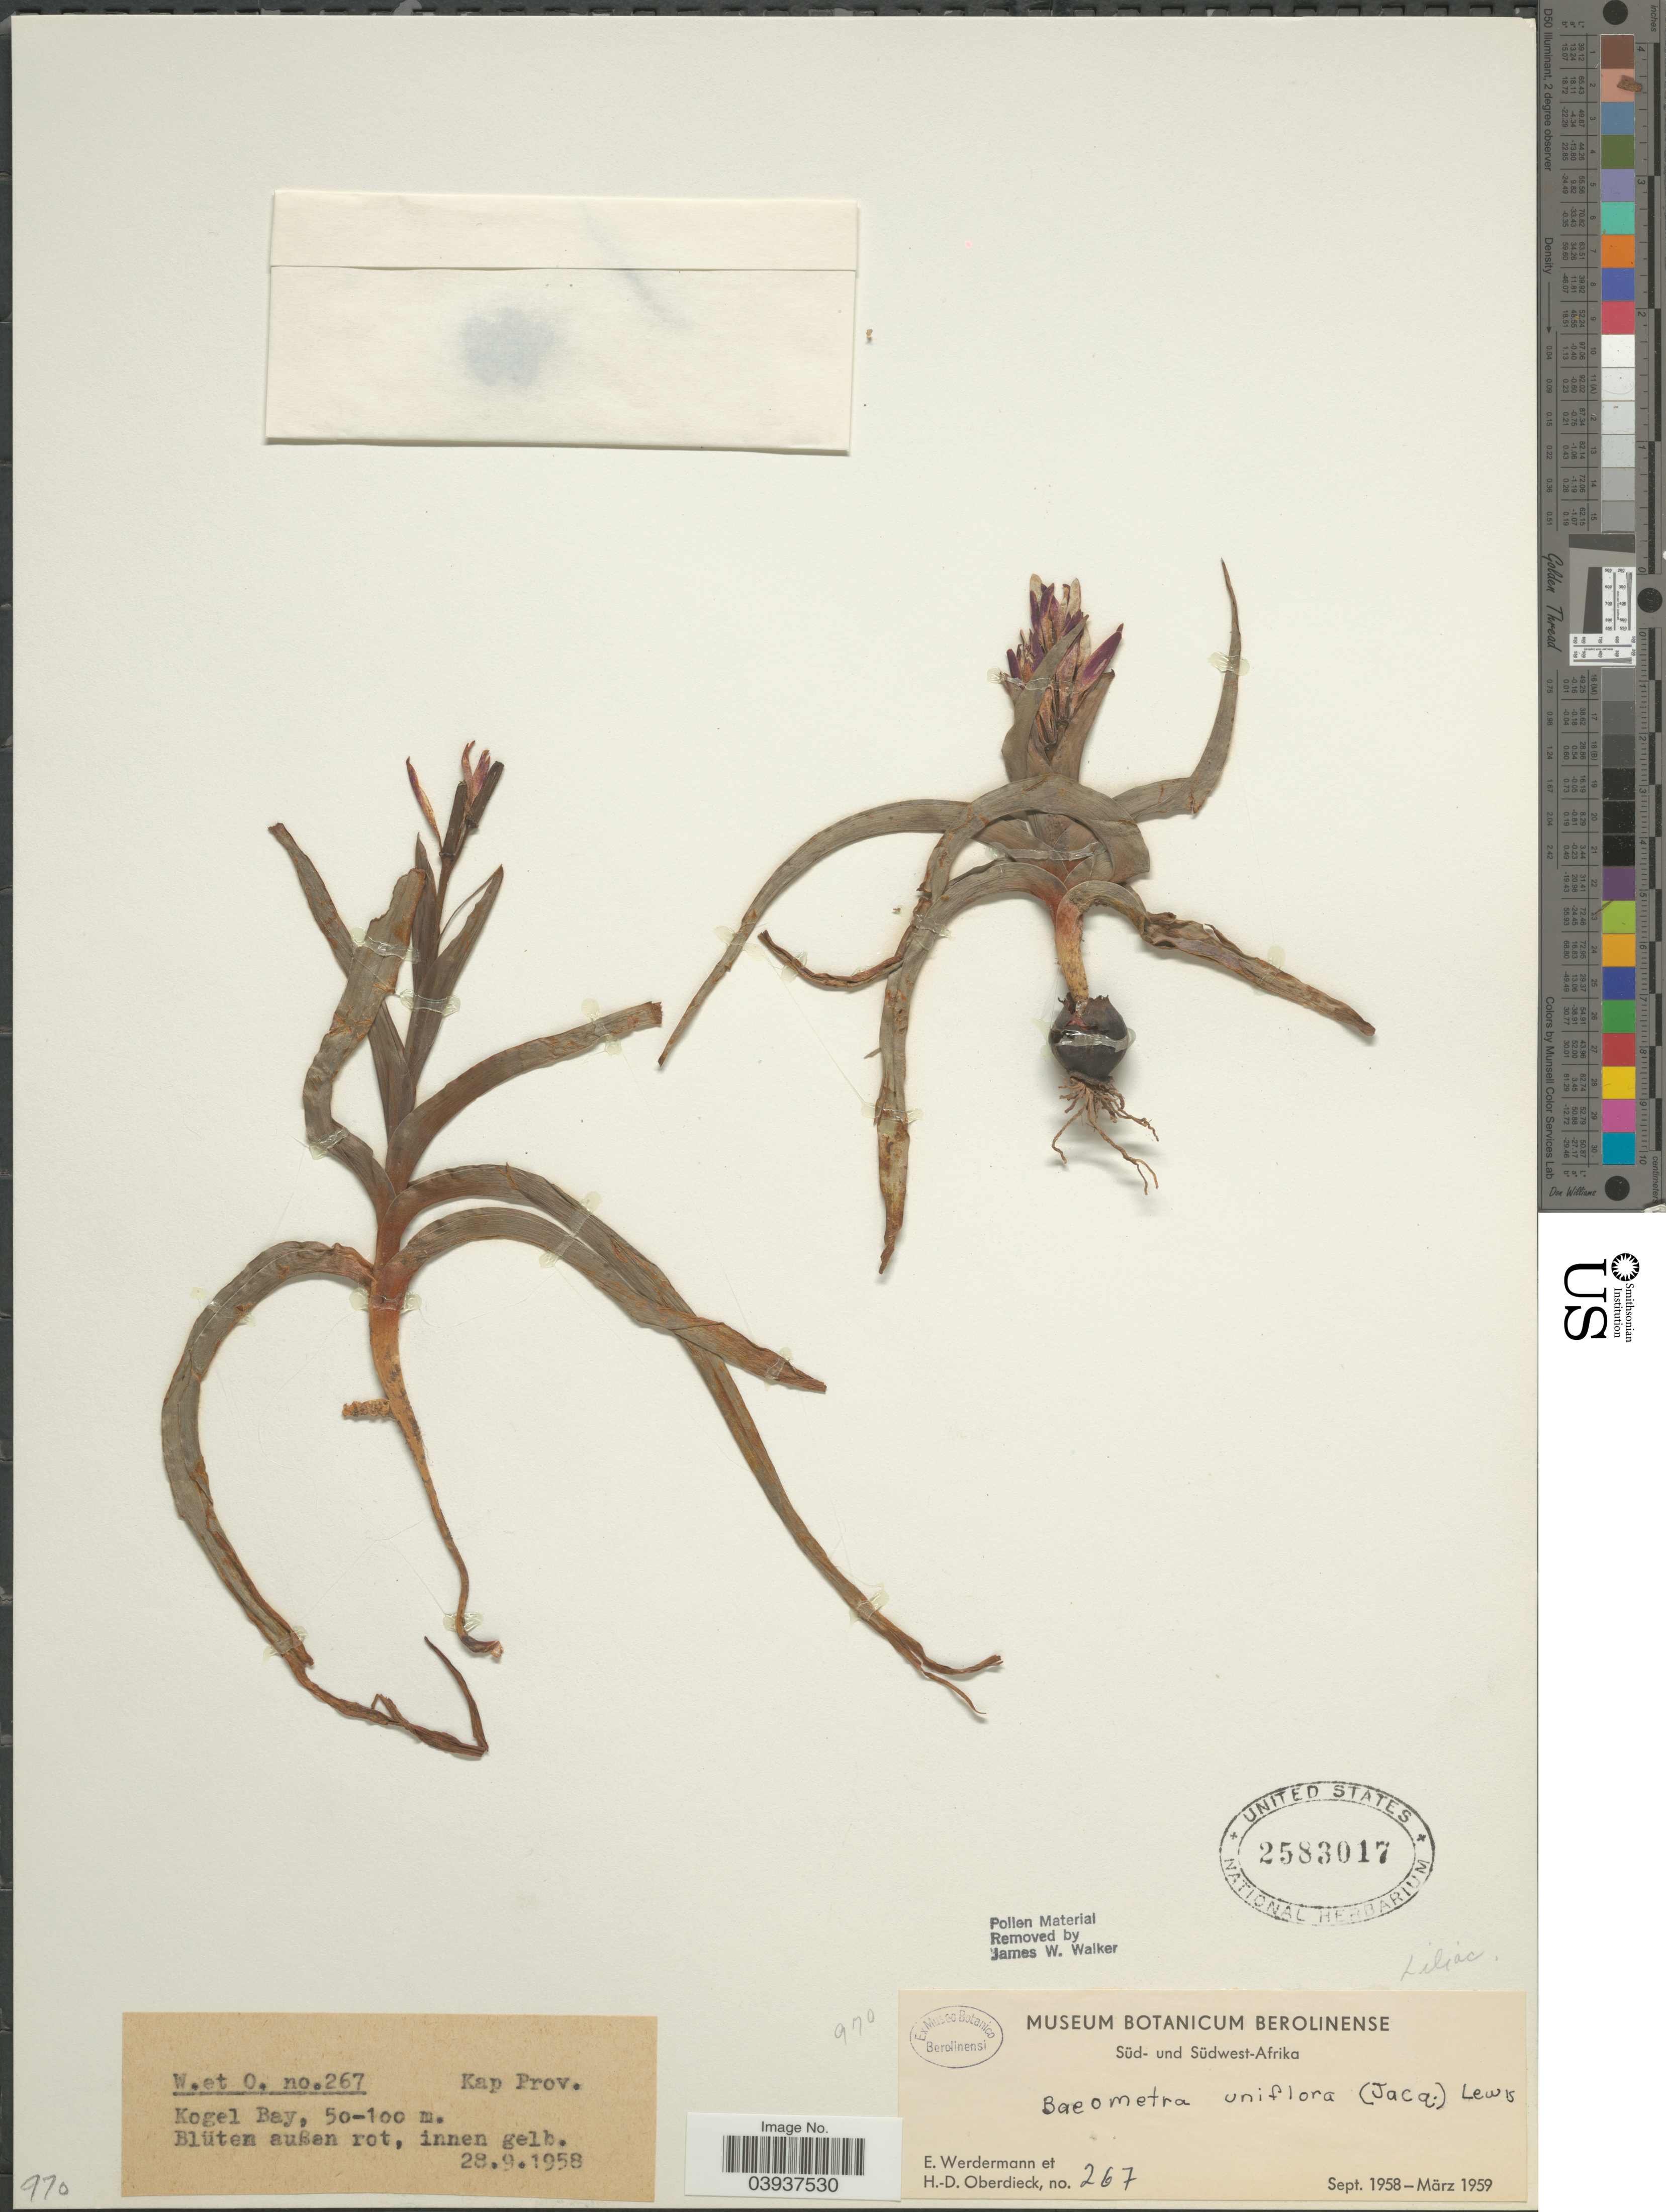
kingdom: Plantae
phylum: Tracheophyta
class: Liliopsida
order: Liliales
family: Colchicaceae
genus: Baeometra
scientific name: Baeometra uniflora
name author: (Jacq.) G.J. Lewis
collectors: E. Werdermann & H. Oberdieck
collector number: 267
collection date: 1958-09-28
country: South Africa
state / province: Western Cape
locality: Kap Prov. Kogel Bay. Blüten außen rot, innen gelb.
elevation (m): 50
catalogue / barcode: US 2583017